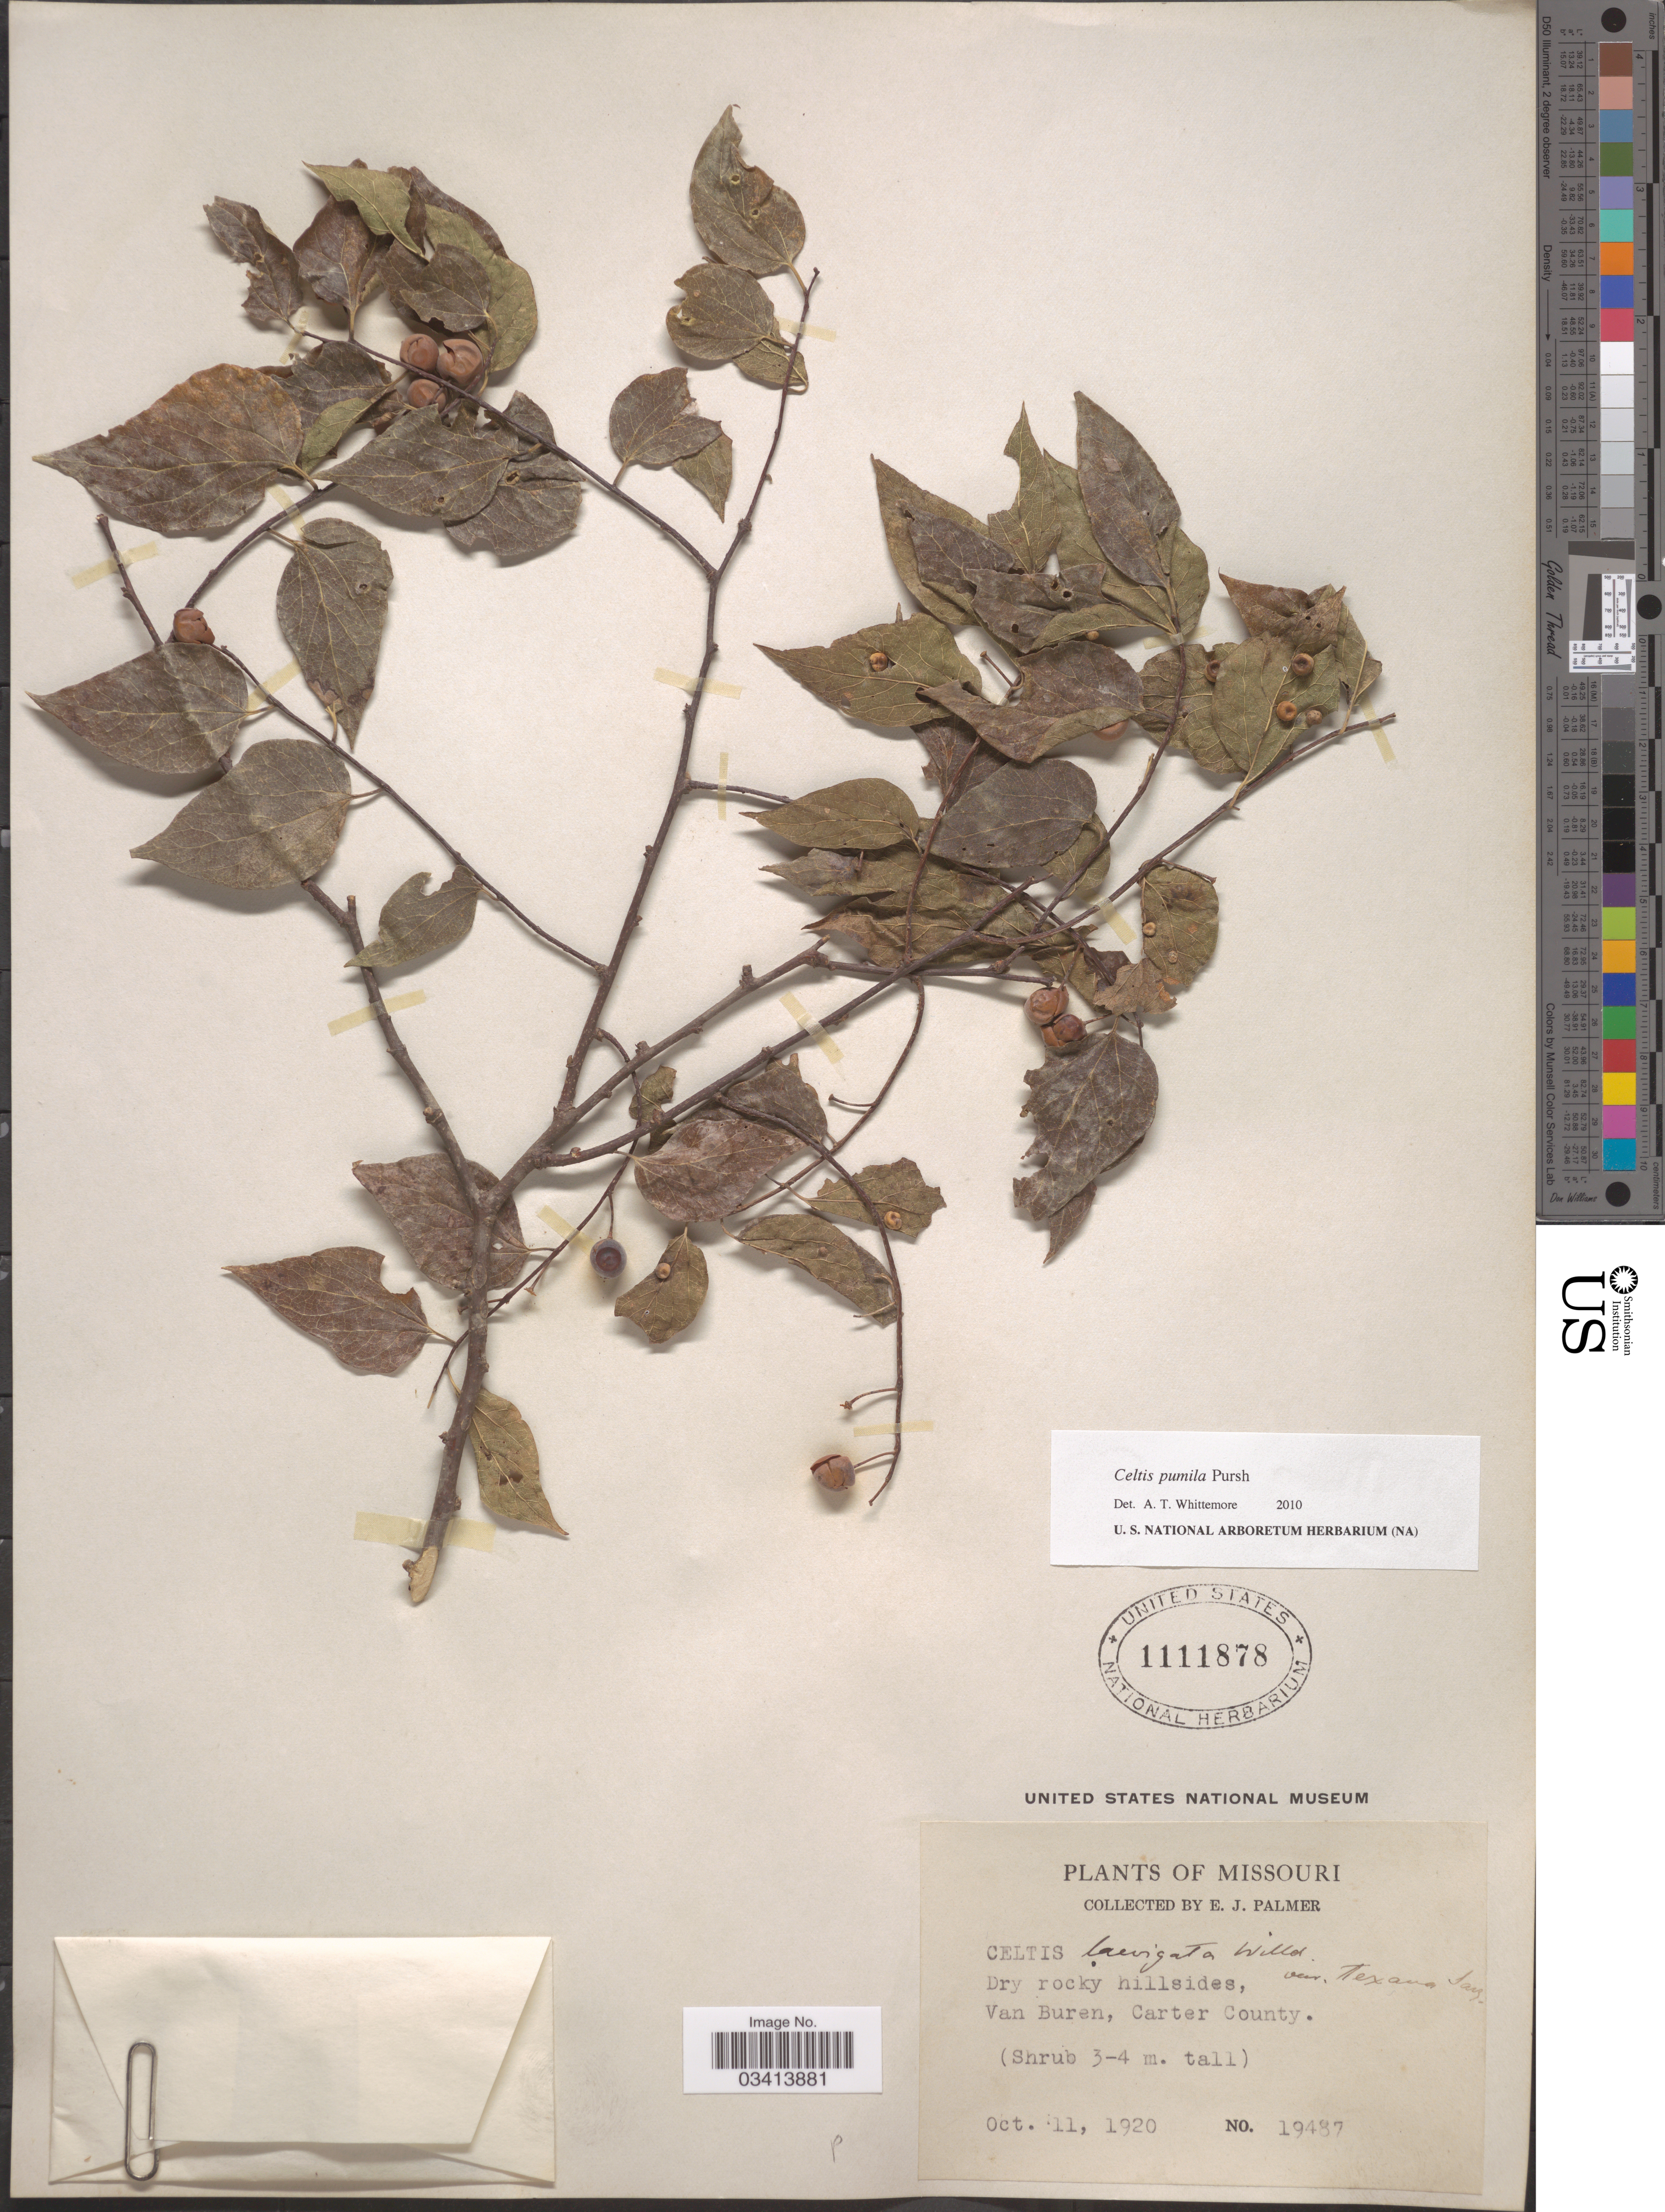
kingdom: Plantae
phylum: Tracheophyta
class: Magnoliopsida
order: Rosales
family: Cannabaceae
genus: Celtis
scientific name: Celtis occidentalis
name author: L.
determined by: Strong, M. T., (US), Smithsonian Institution - National Museum of Natural History (UNITED STATES)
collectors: E. J. Palmer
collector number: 19487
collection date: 1920-10-11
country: United States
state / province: Missouri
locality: Van Buren, Carter County.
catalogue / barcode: US 1111878